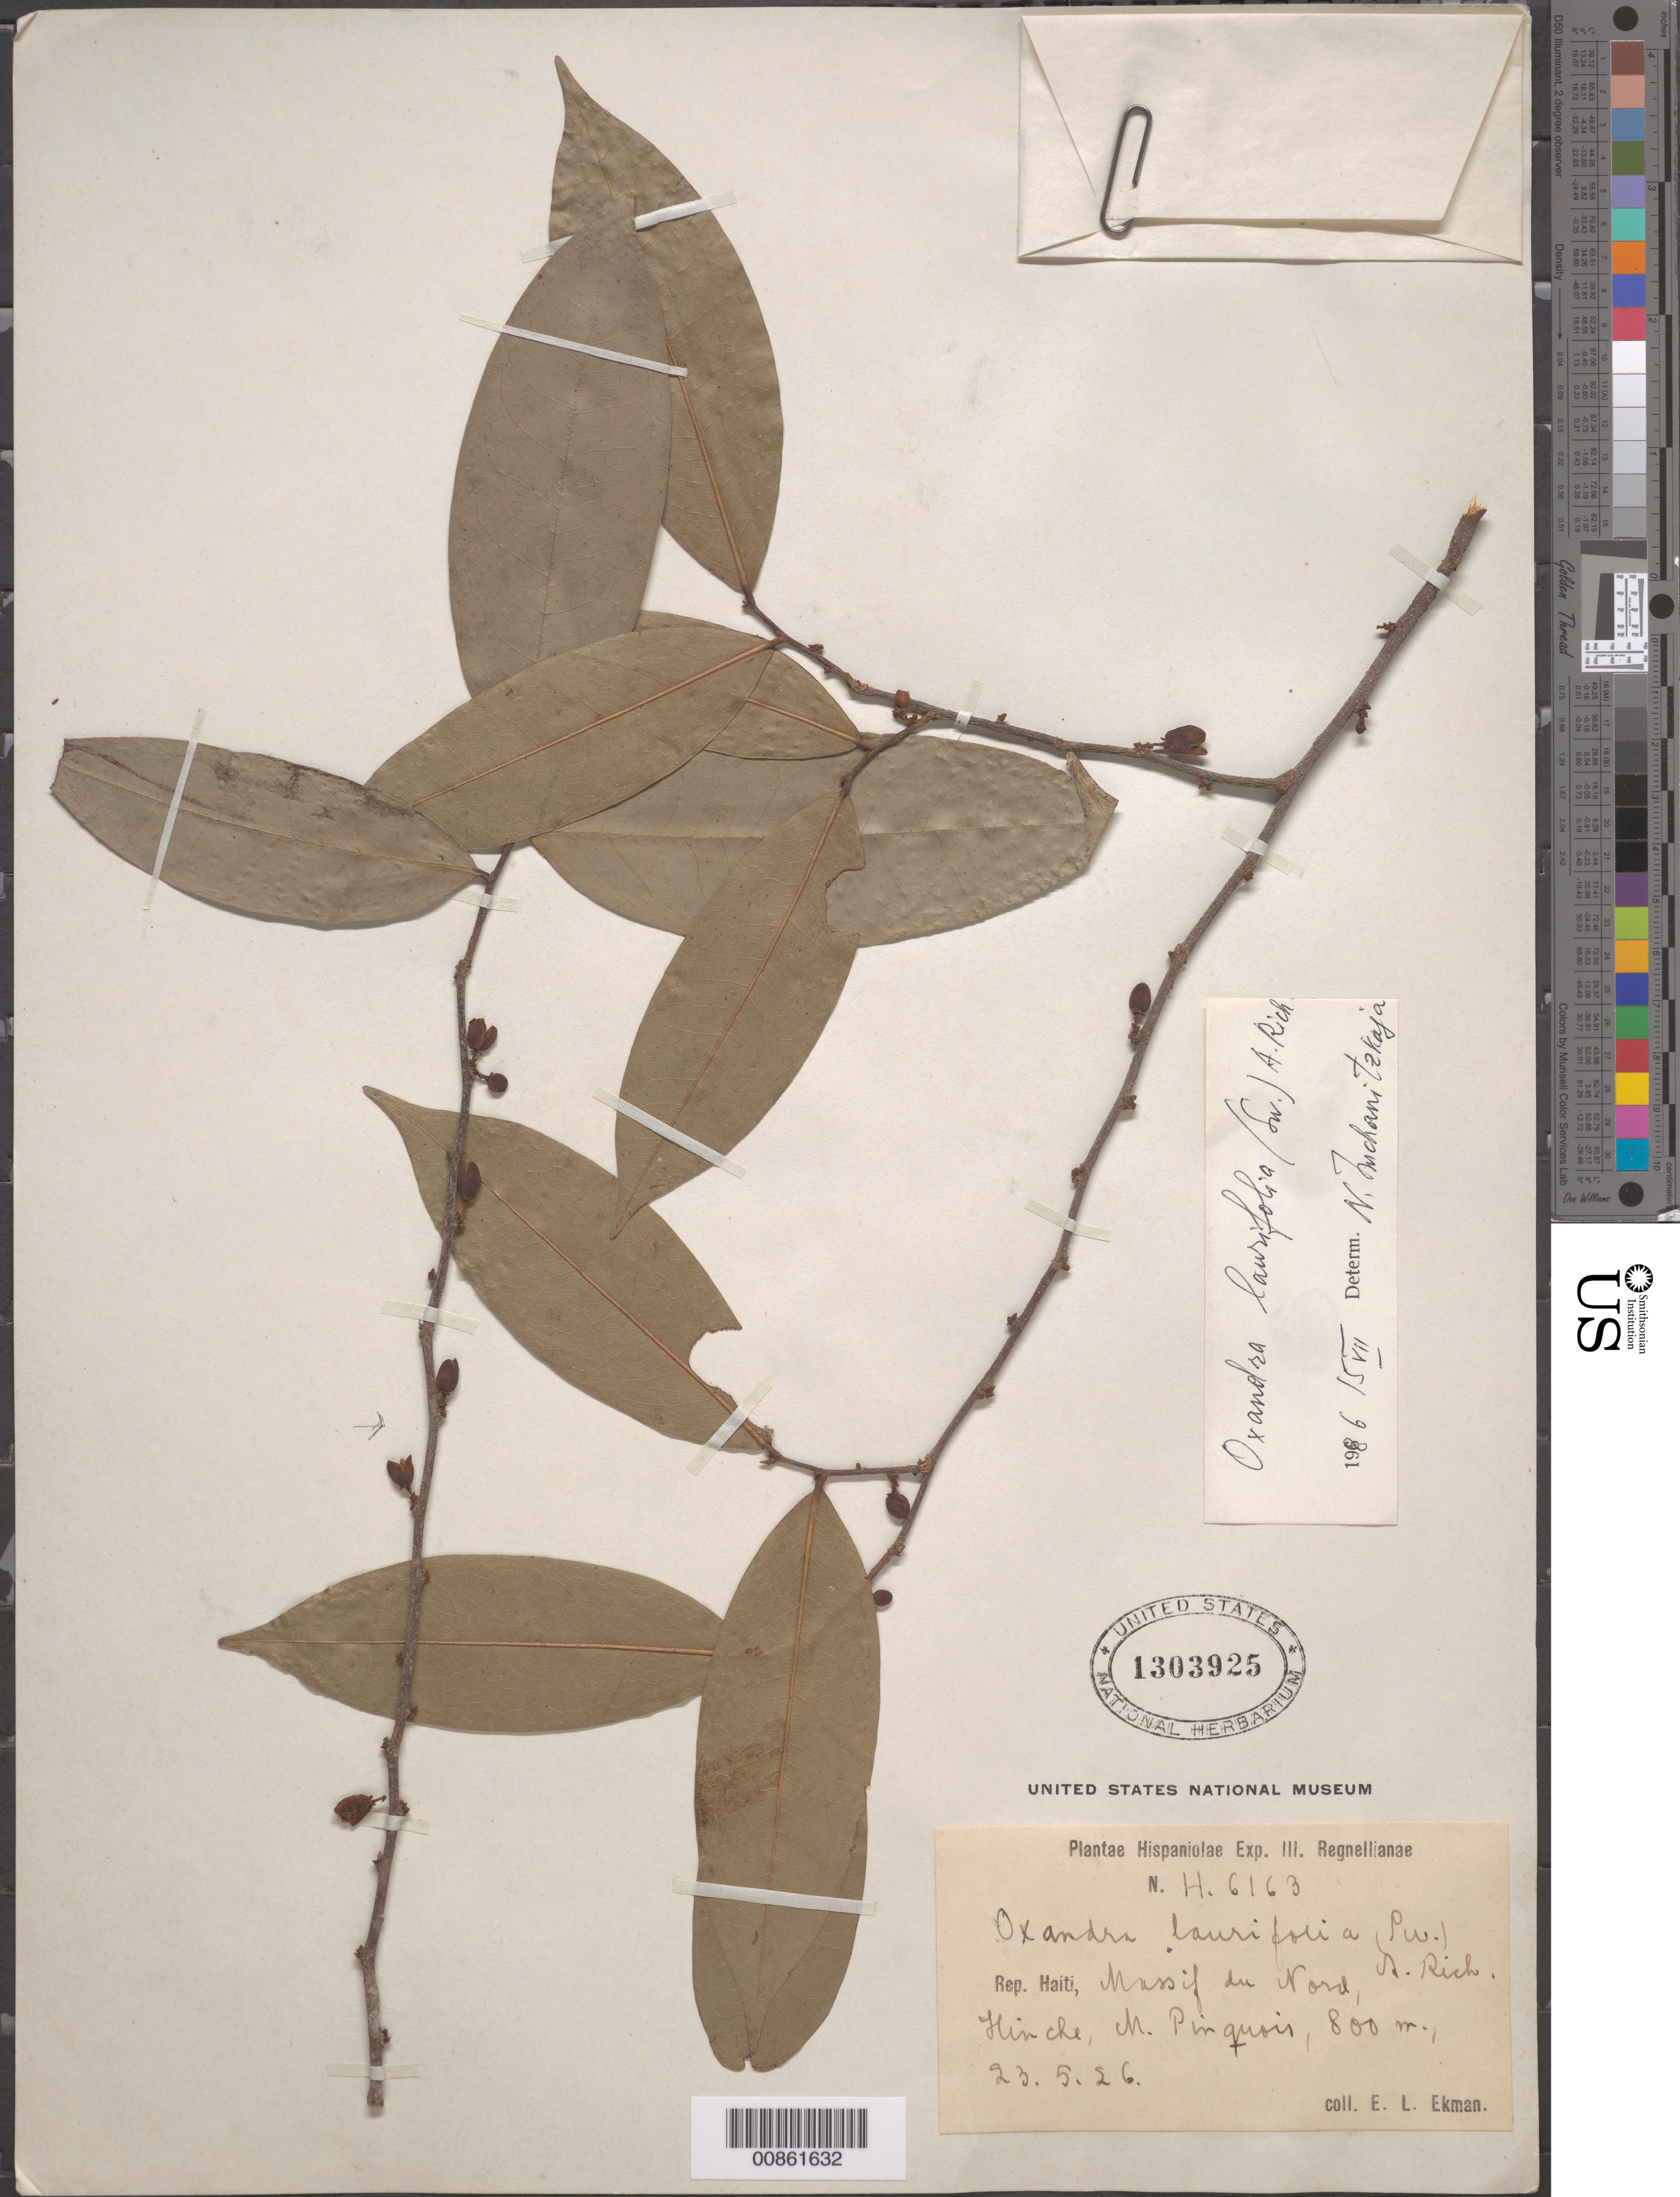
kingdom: Plantae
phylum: Tracheophyta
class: Magnoliopsida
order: Magnoliales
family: Annonaceae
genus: Oxandra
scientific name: Oxandra laurifolia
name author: (Sw.) A. Rich.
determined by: Imchanitzkaja, N.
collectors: E. L. Ekman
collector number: H 6163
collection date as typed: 23 May 1926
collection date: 1926-05-23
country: Haiti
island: Hispaniola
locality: Massif du Nord, St. Rich. Hinche, M. Pinquois.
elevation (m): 800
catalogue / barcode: US 1303925